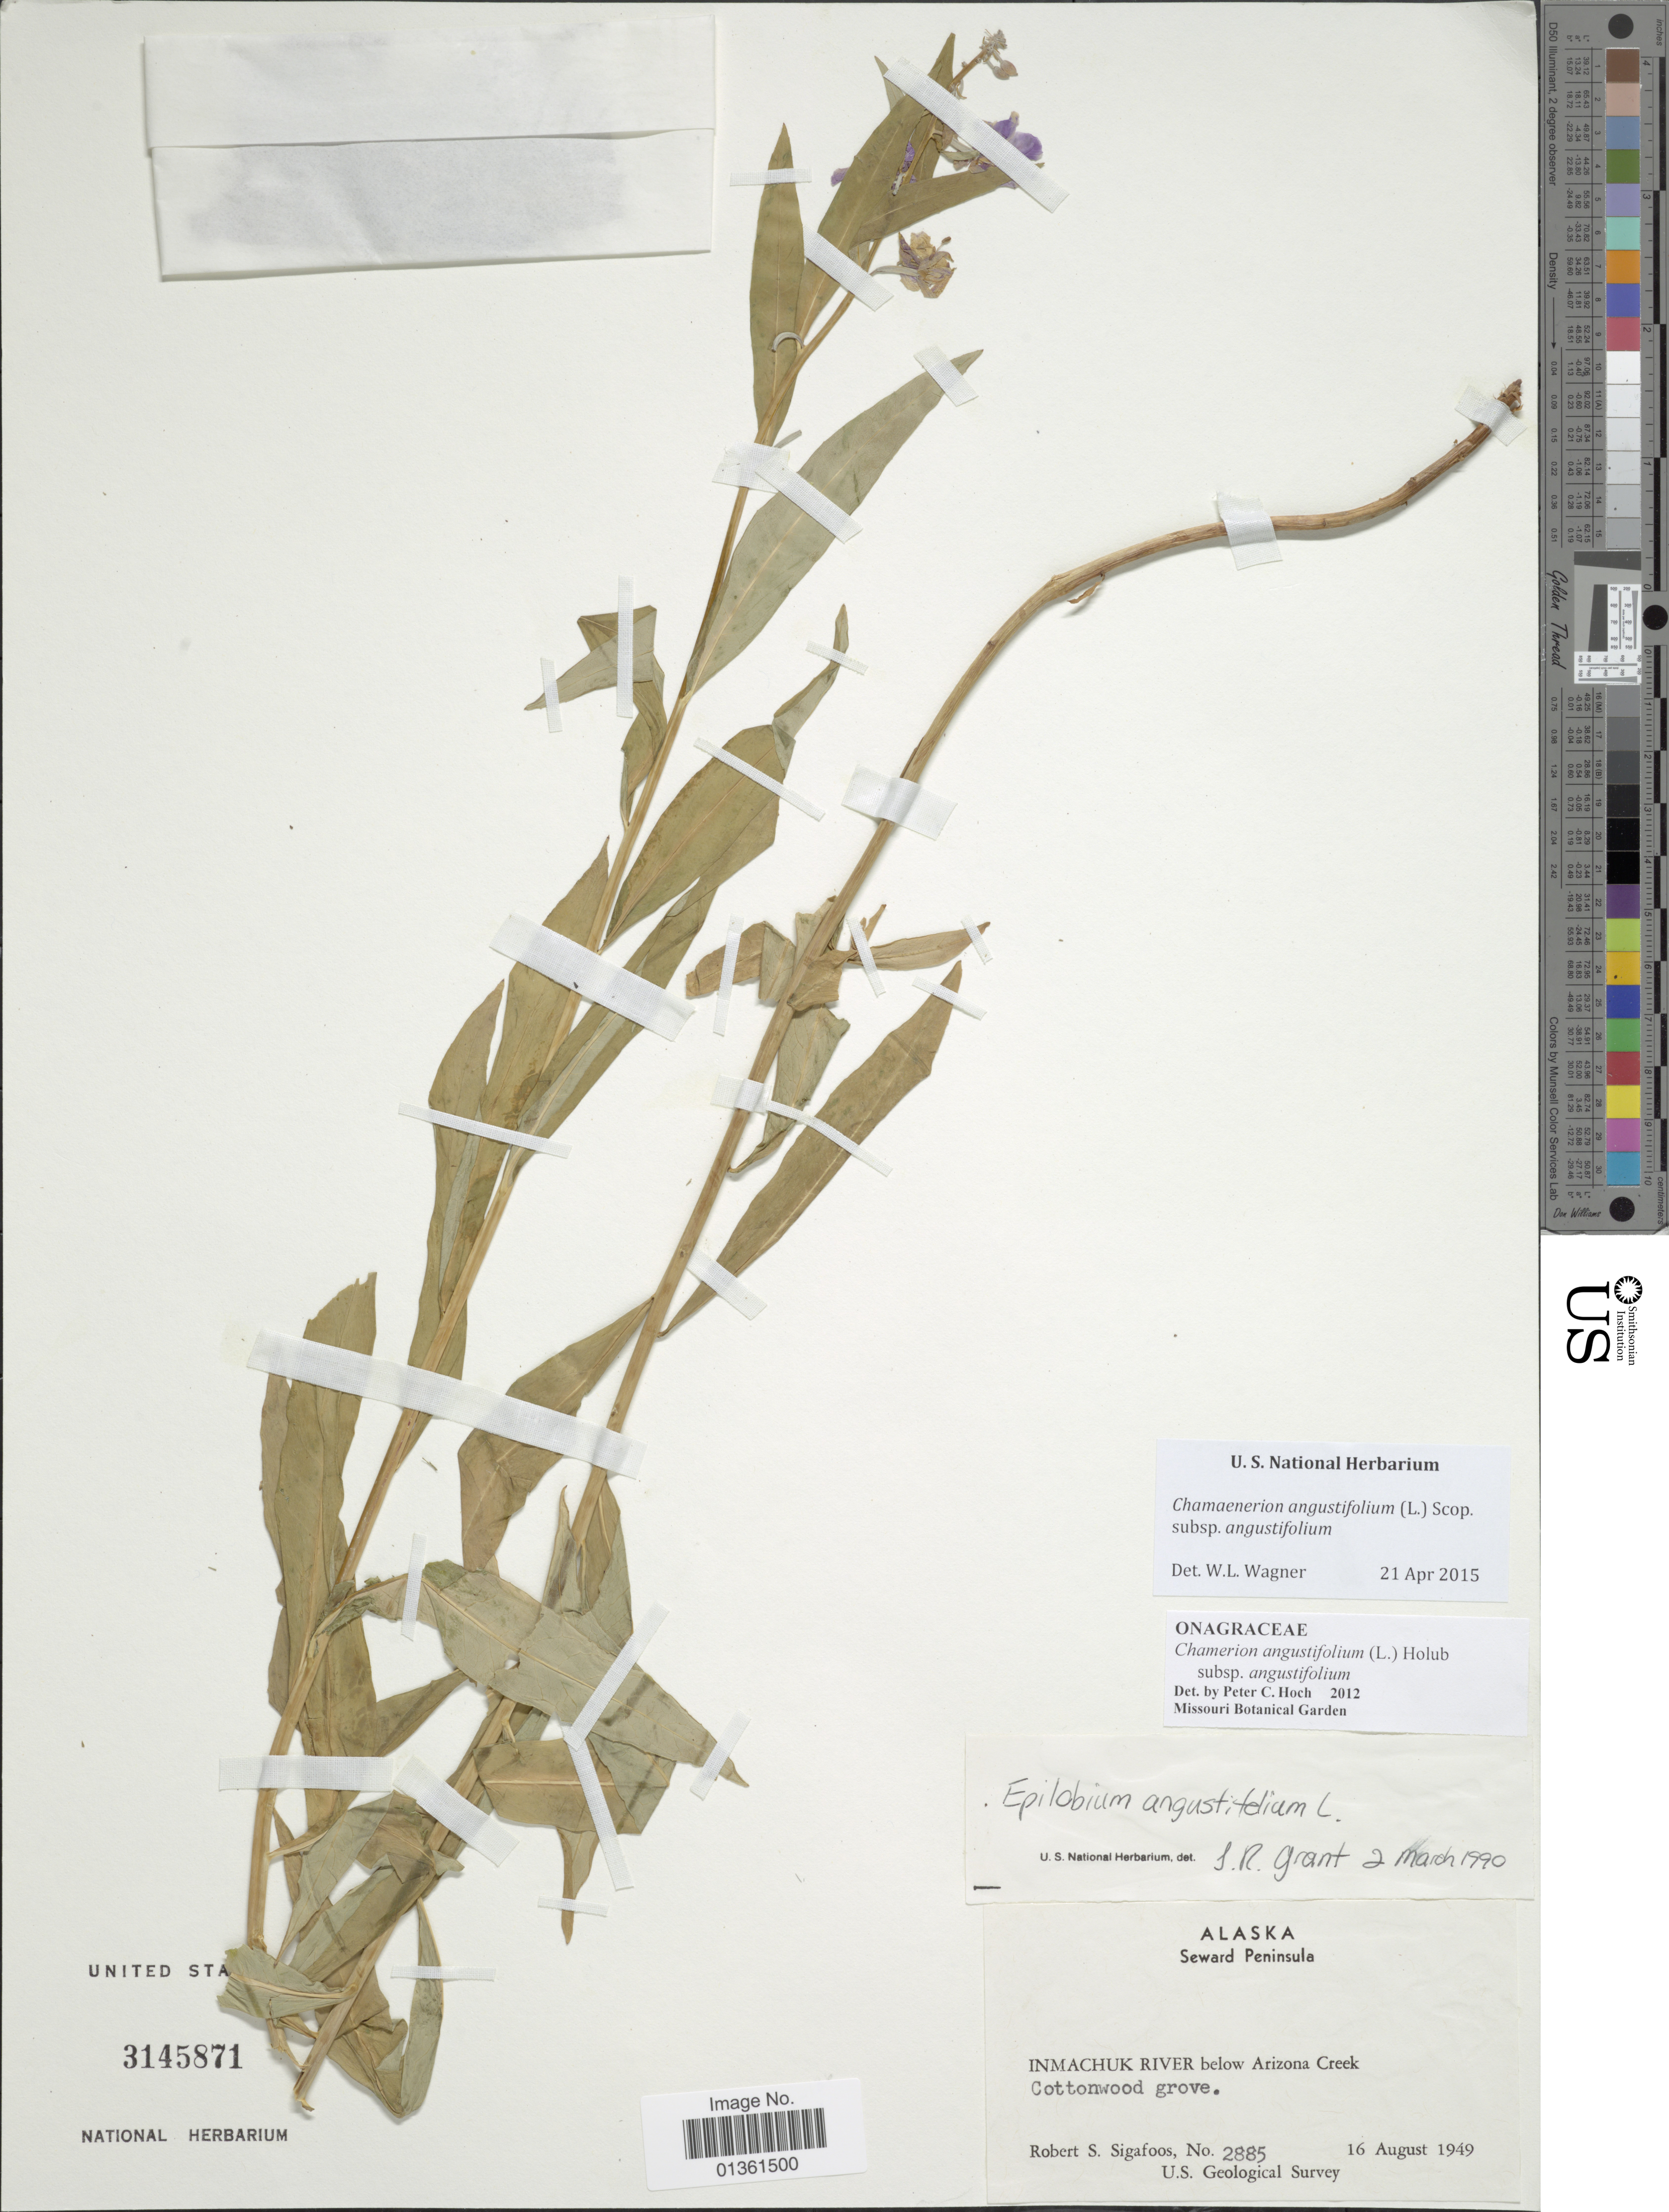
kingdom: Plantae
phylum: Tracheophyta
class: Magnoliopsida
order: Myrtales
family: Onagraceae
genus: Chamaenerion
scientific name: Chamaenerion angustifolium subsp. angustifolium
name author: (L.) Scop.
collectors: R. Sigafoos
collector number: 2885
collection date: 1949-08-16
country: United States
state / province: Alaska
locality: Seward Peninsula. Inmachuk River below Arizona Creek.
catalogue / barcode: US 3145871